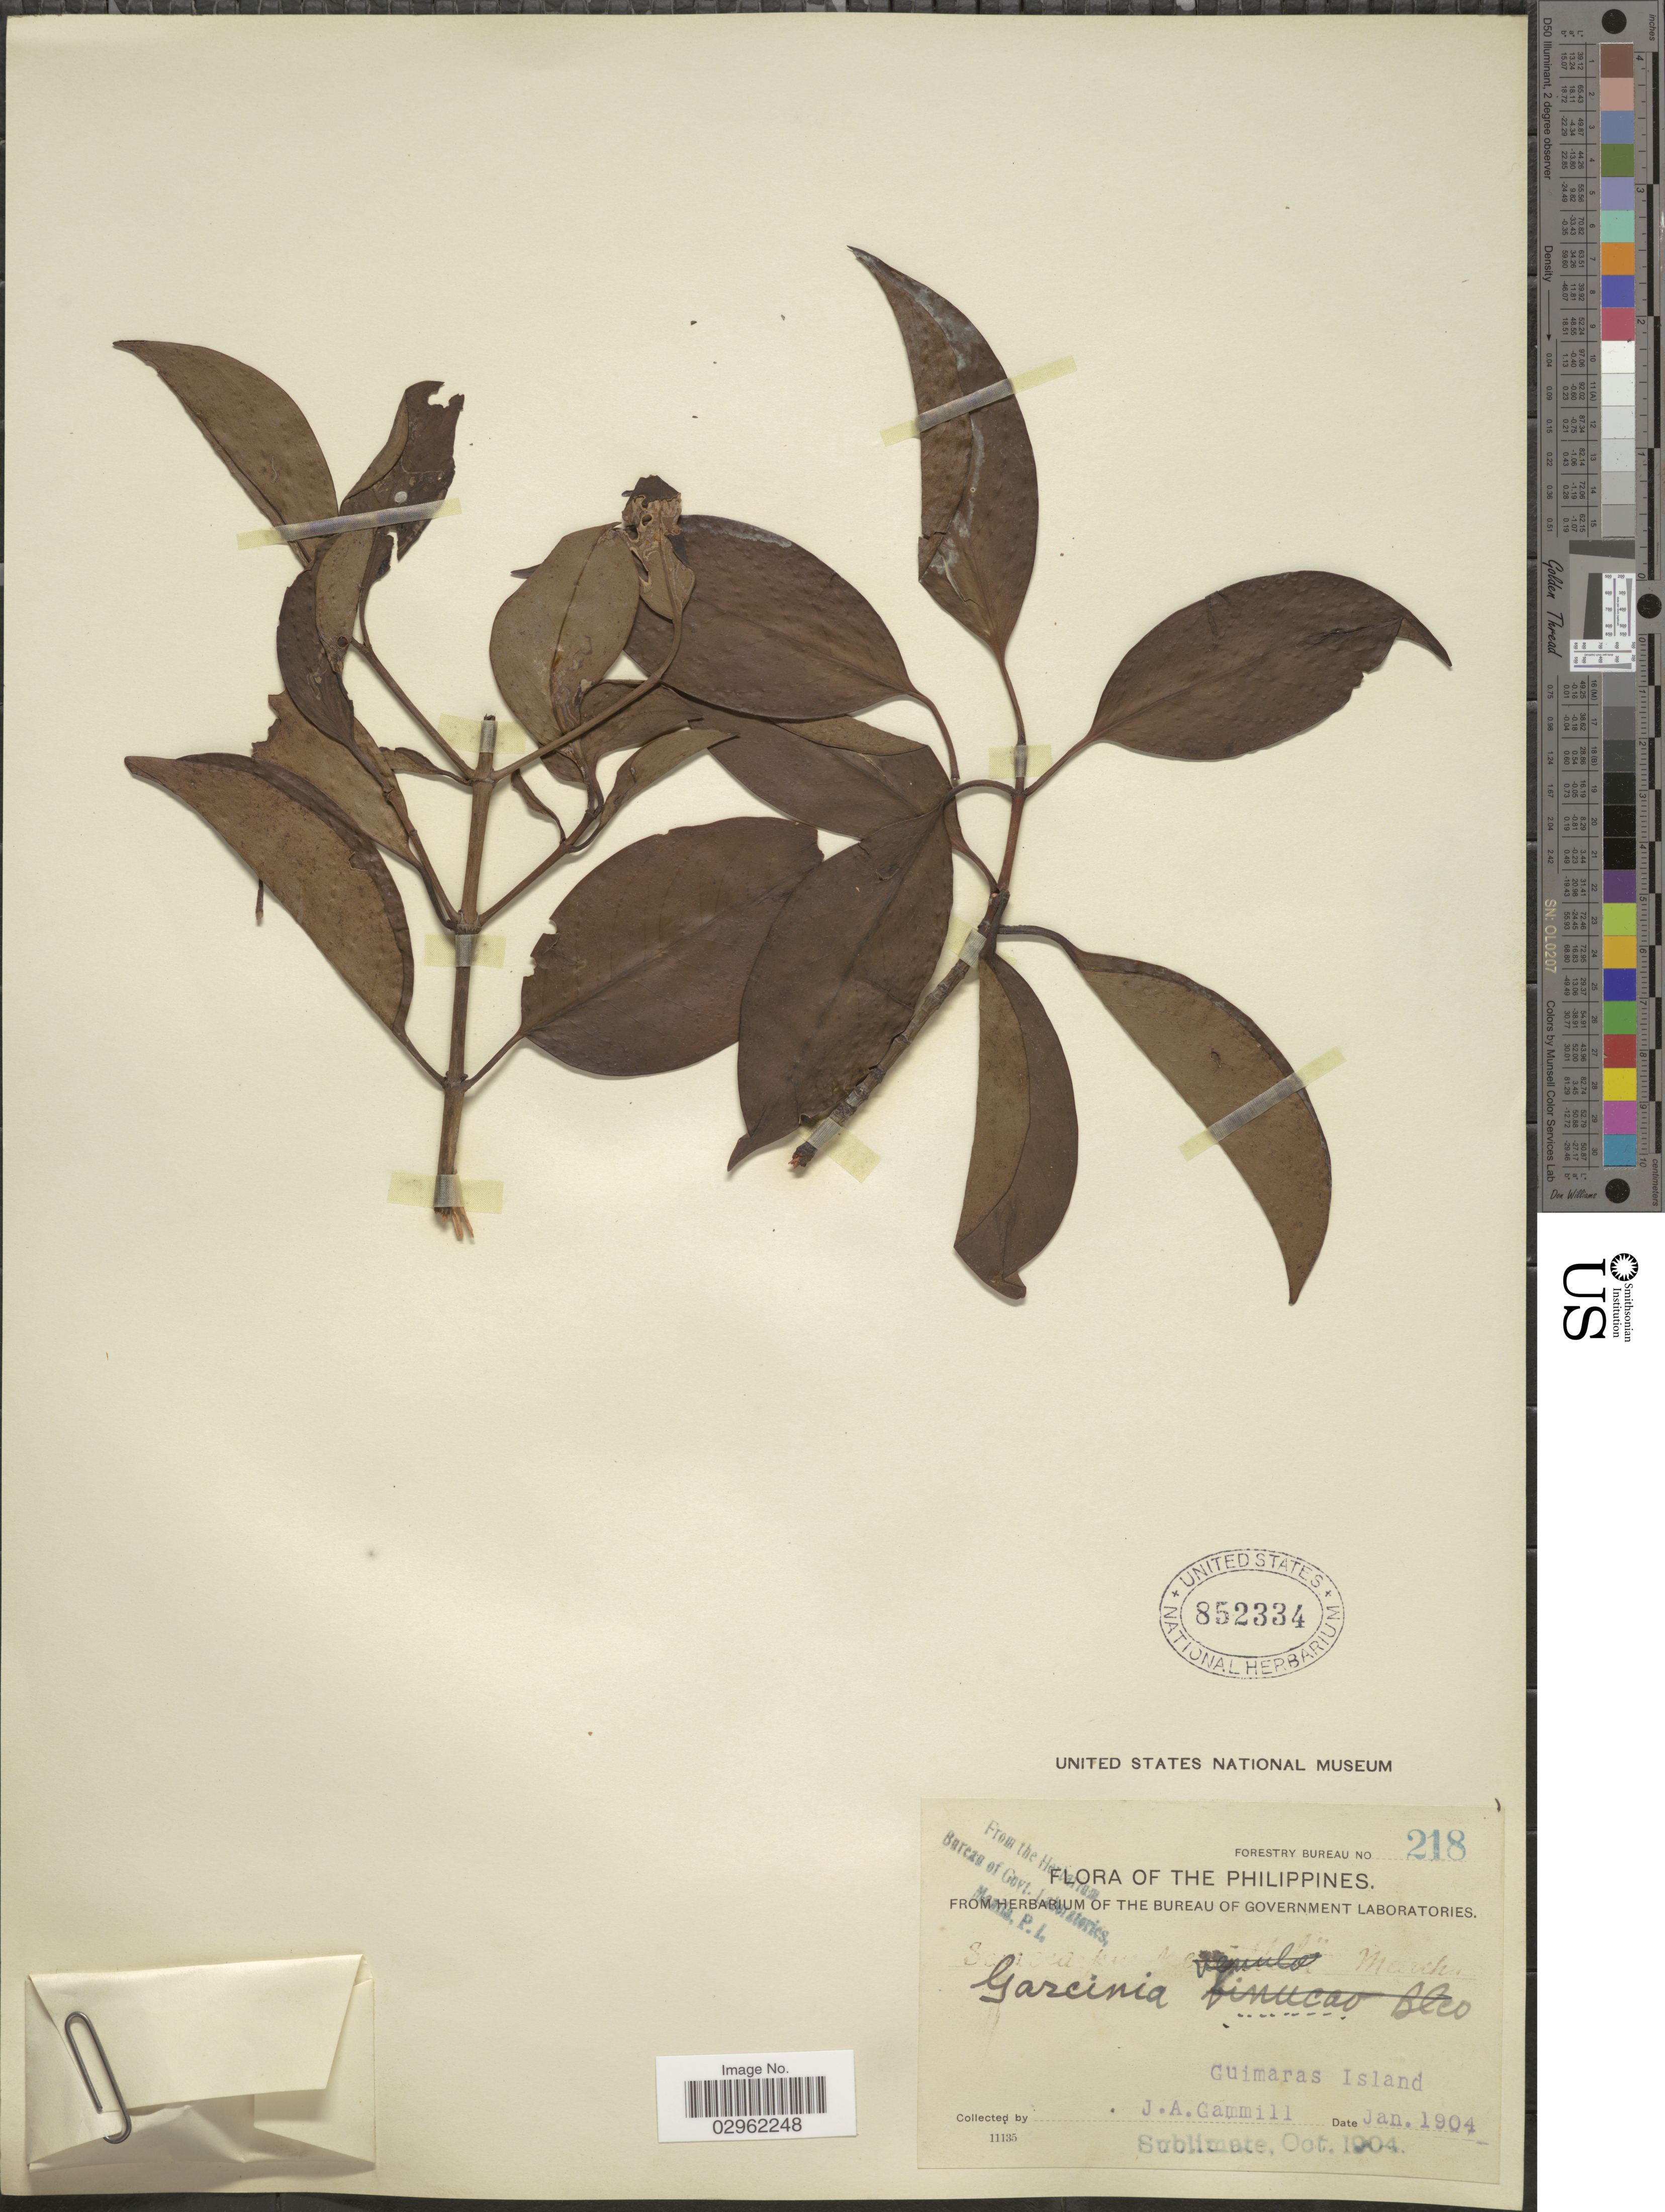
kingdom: Plantae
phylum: Tracheophyta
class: Magnoliopsida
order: Malpighiales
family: Clusiaceae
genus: Garcinia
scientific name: Garcinia sp.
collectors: J. Gammill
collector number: Forestry Bureau 218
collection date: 1901-01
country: Philippines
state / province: Western Visayas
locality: Guimaras Island.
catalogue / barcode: US 852334